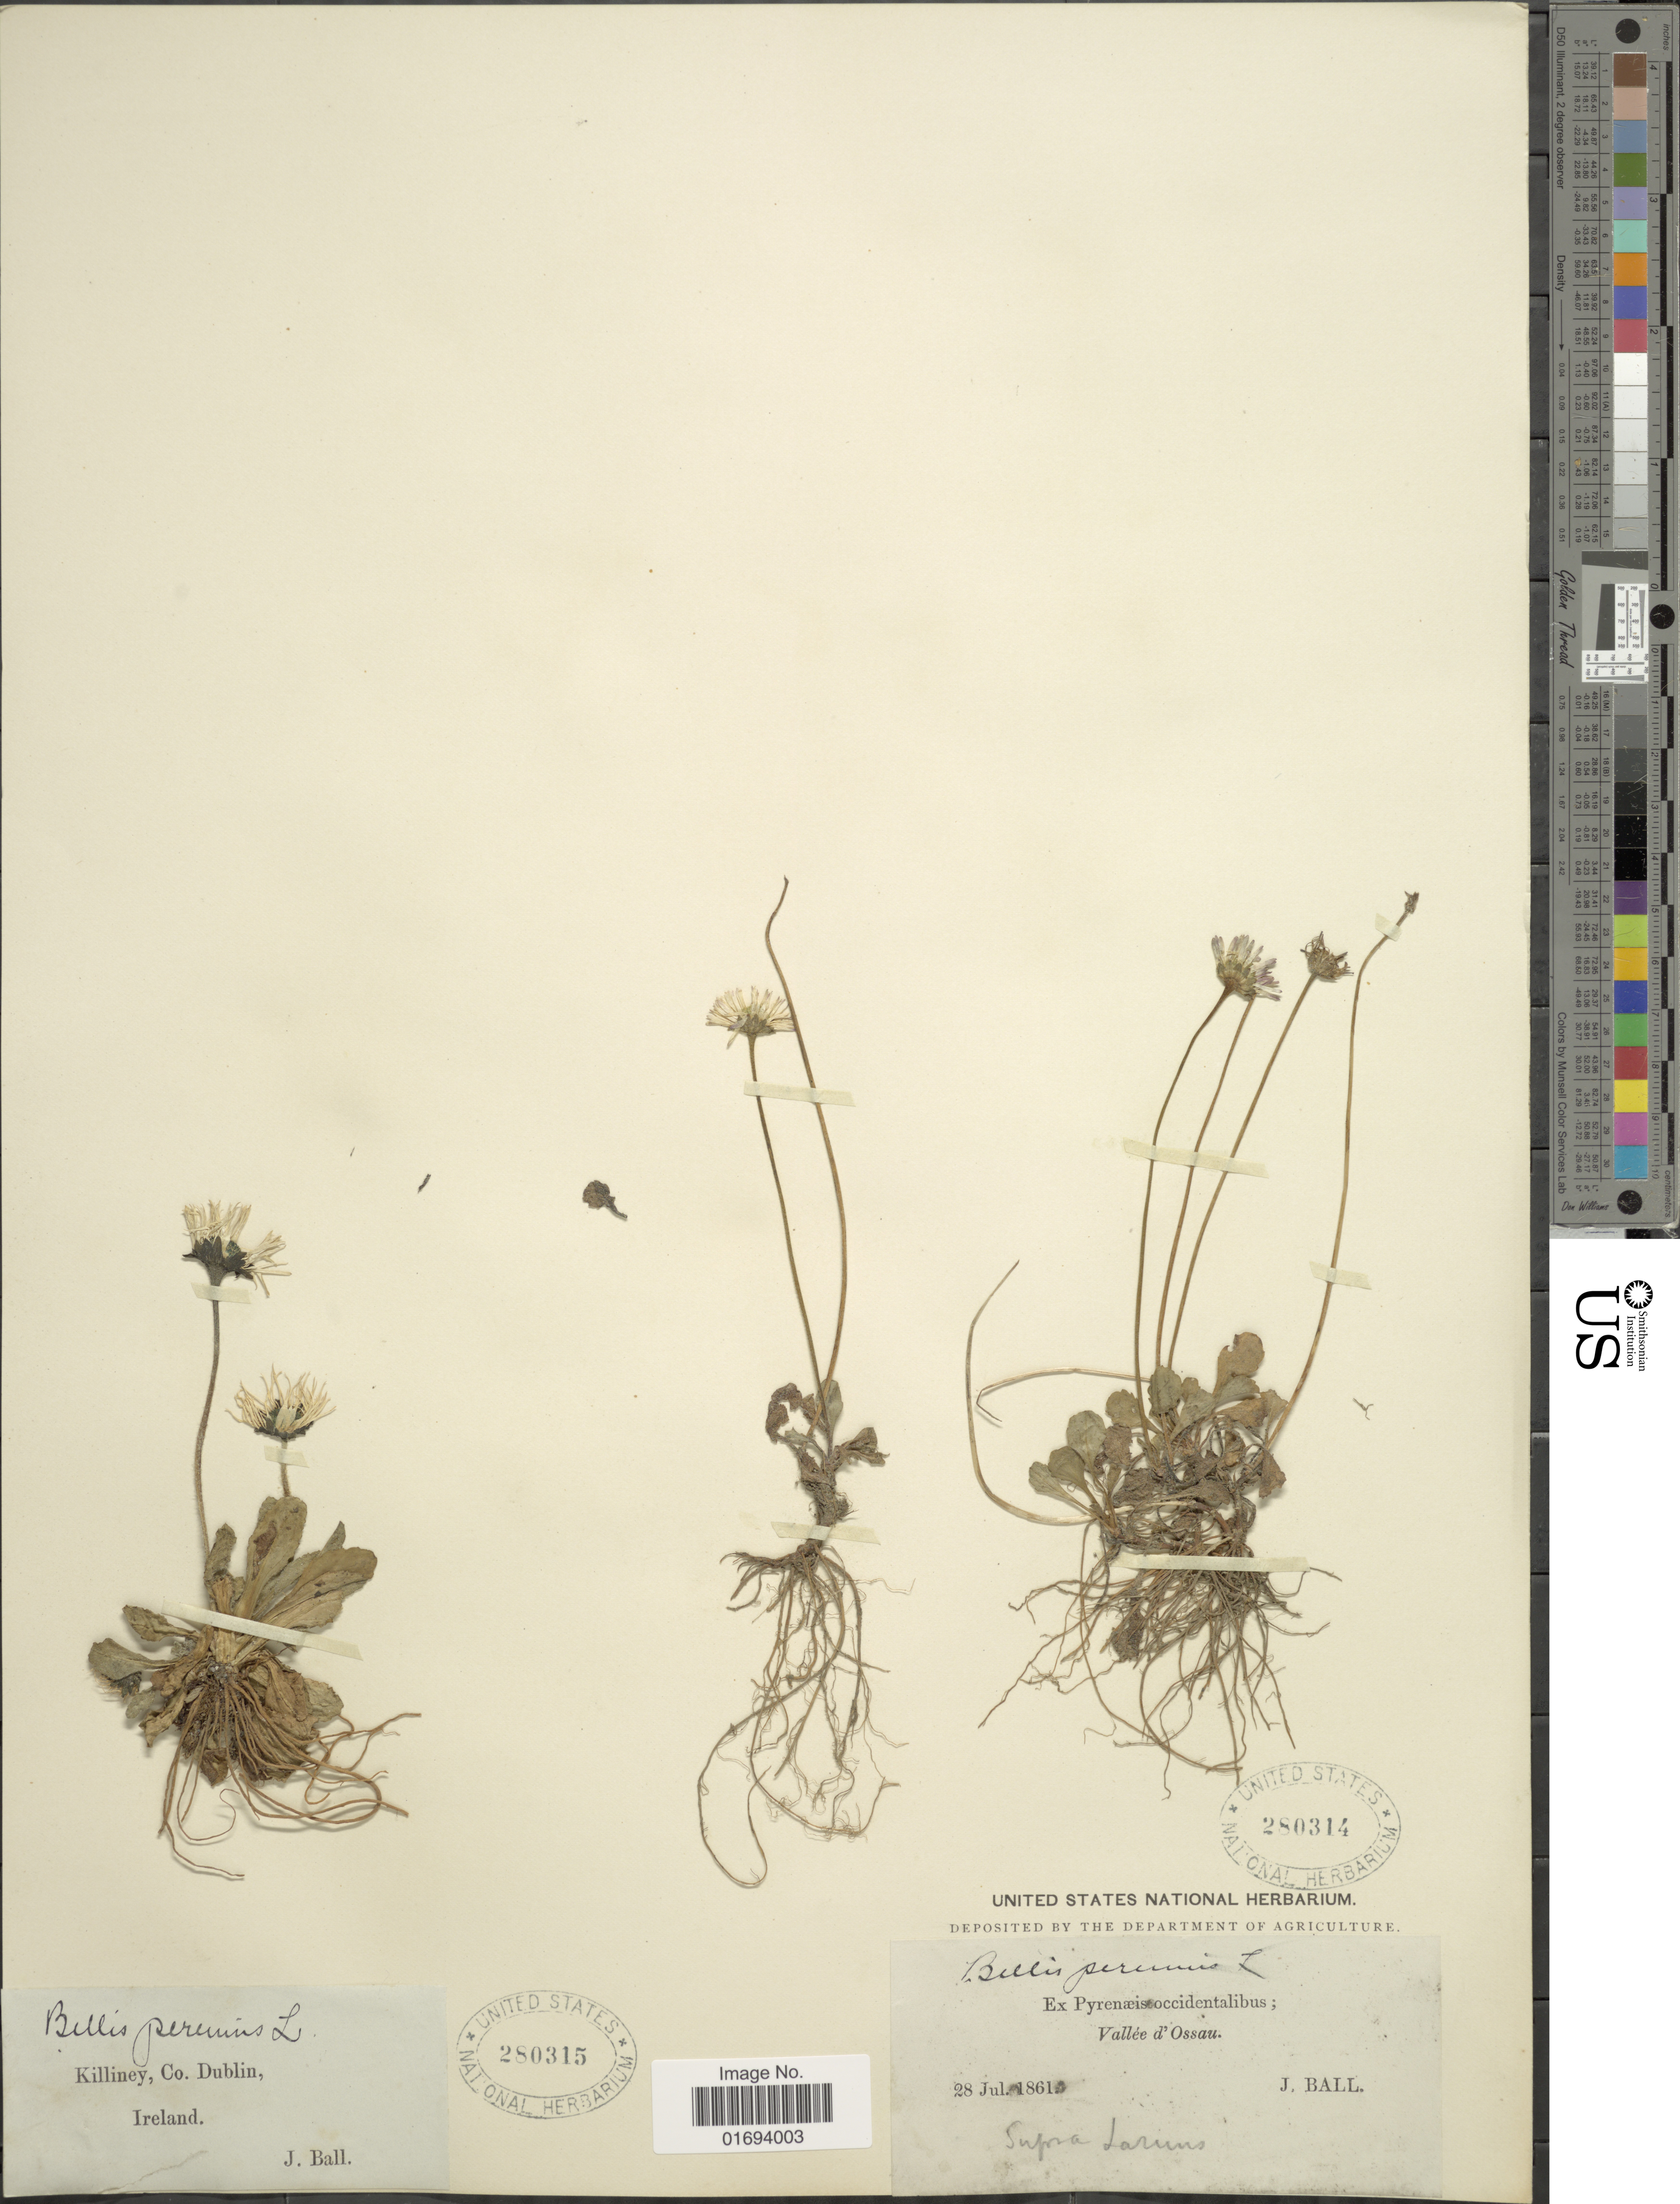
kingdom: Plantae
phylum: Tracheophyta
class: Magnoliopsida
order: Asterales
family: Asteraceae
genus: Bellis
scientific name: Bellis perennis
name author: L.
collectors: J. Ball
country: Ireland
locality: Killiney, Co. Dublin, Ireland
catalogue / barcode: US 280315